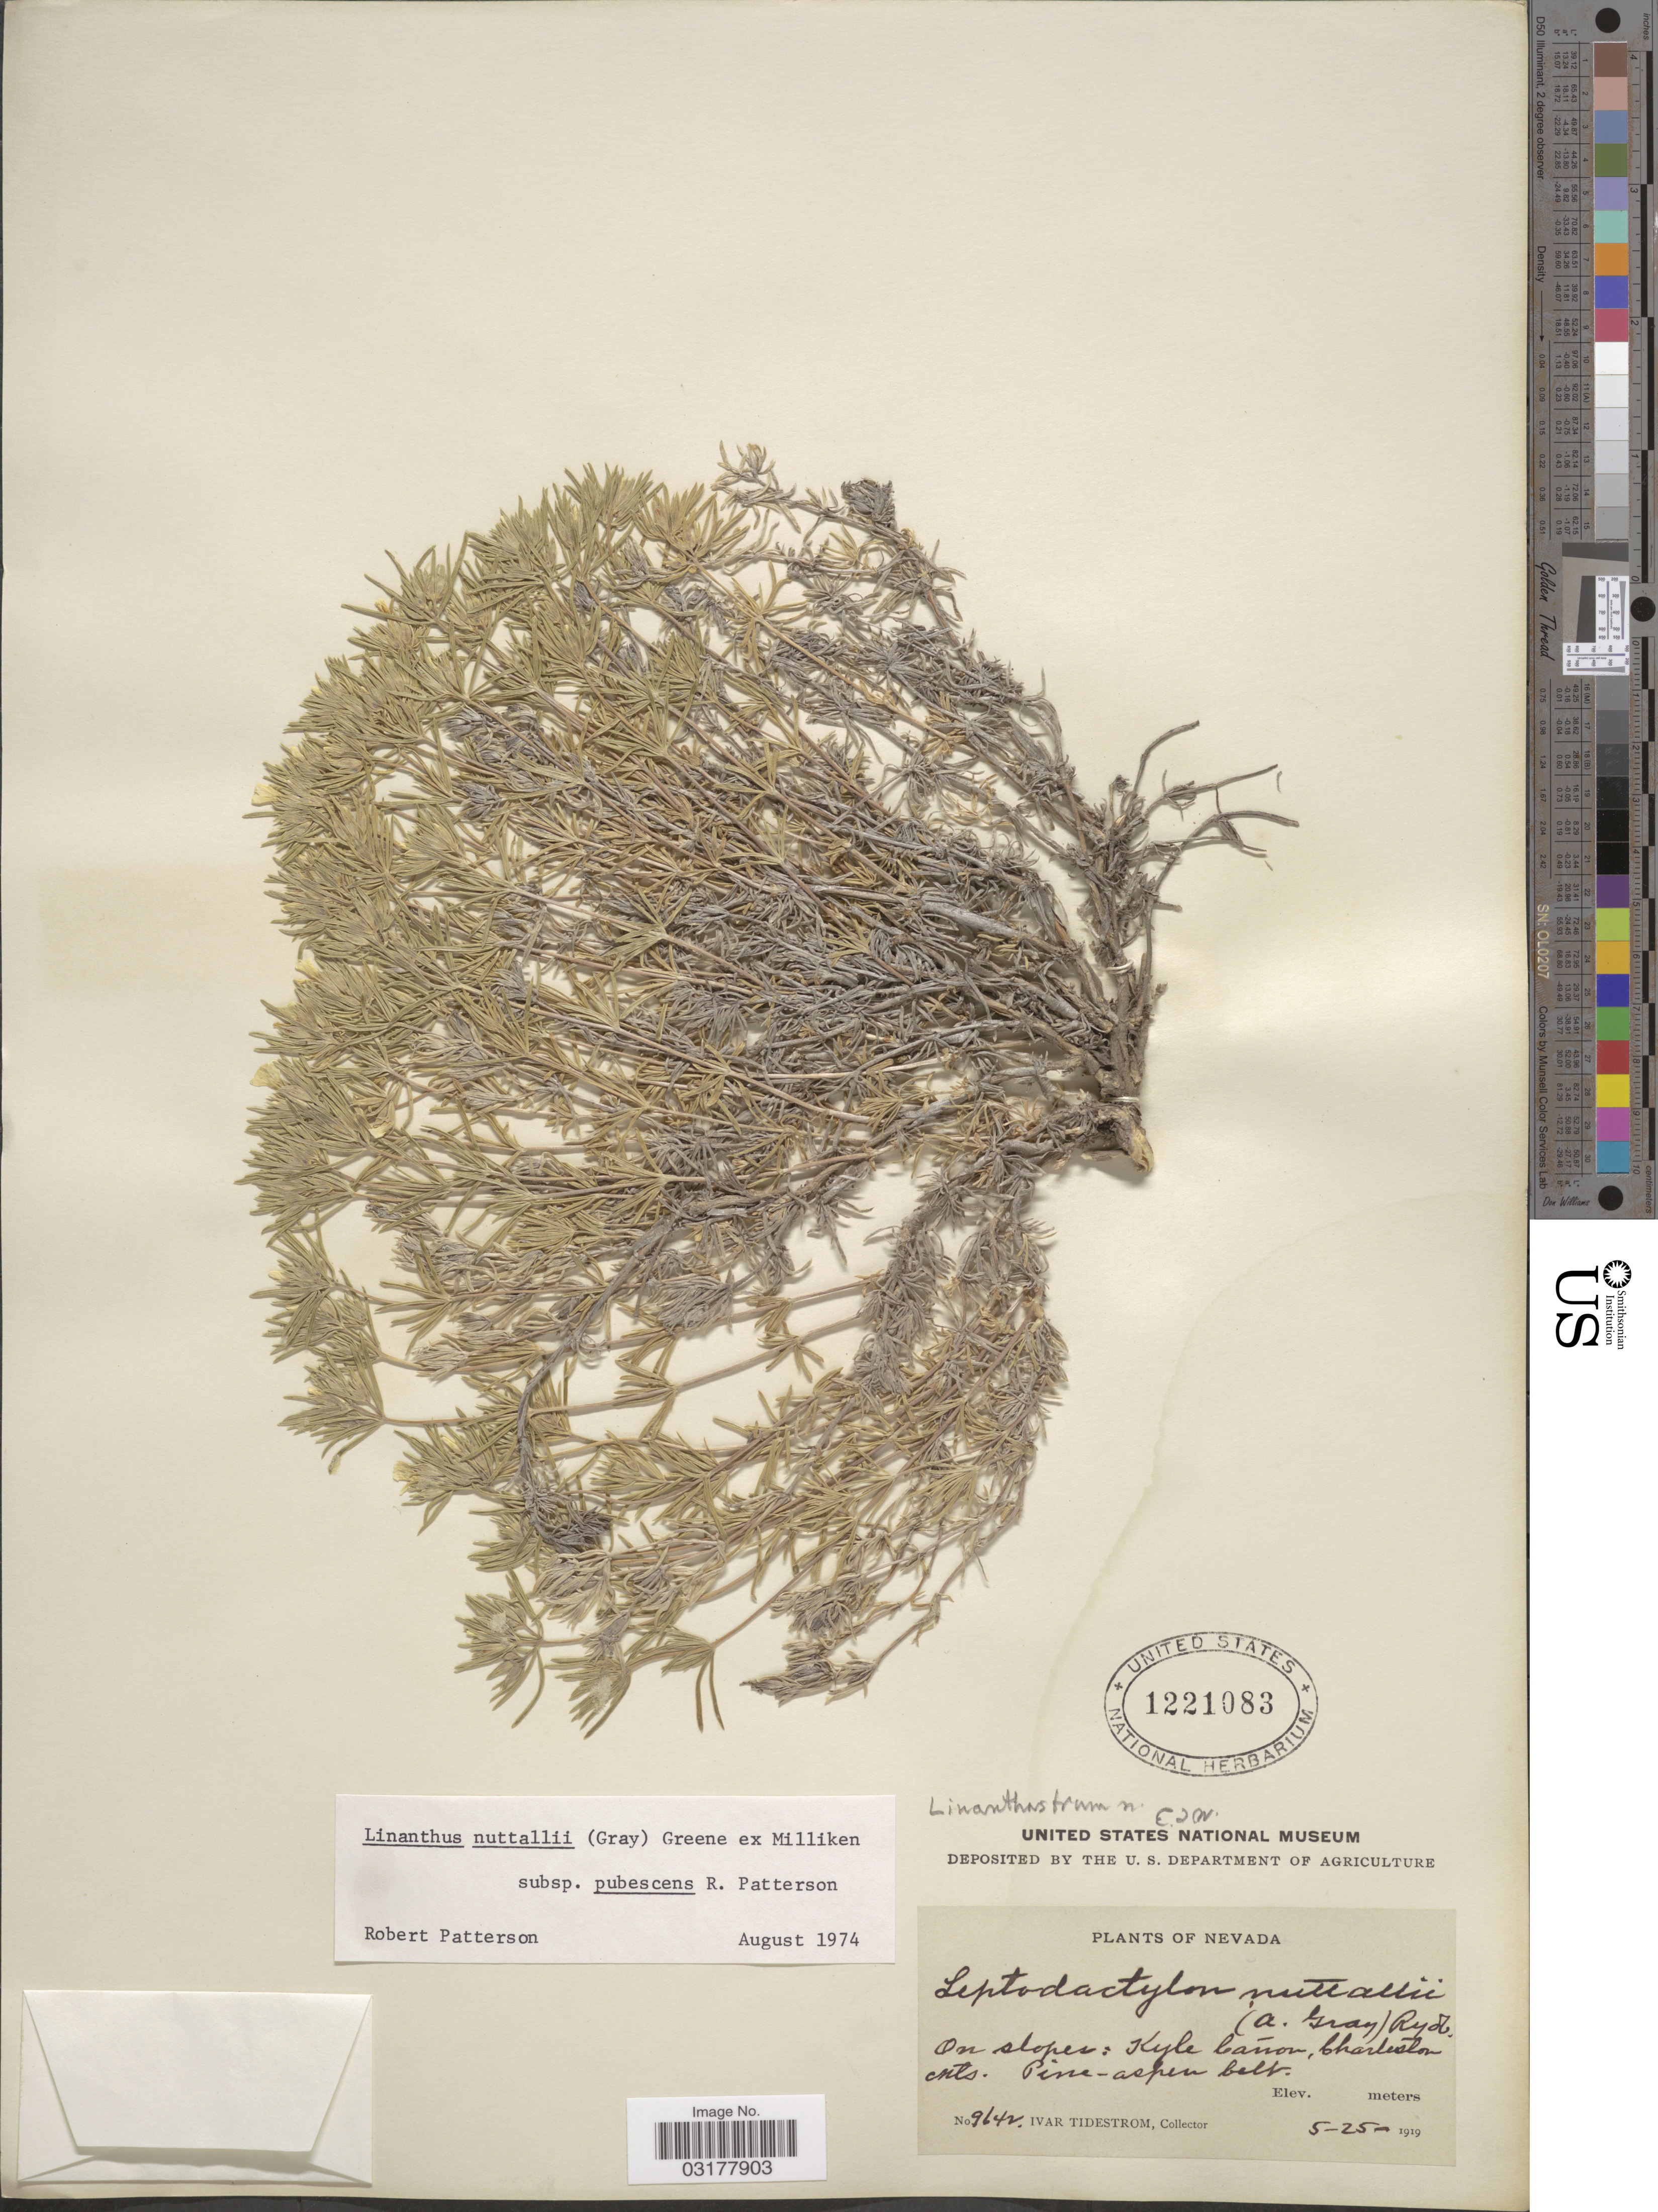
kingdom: Plantae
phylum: Tracheophyta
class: Magnoliopsida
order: Ericales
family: Polemoniaceae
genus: Leptosiphon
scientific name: Leptosiphon nuttallii subsp. pubescens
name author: (R. Patt.) J.M. Porter & L.A. Johnson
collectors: I. F. Tidestrom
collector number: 9642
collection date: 1919-05-25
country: United States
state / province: Nevada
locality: On slopes: Kyle Cañon, Charleston Mts.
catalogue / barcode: US 1221083